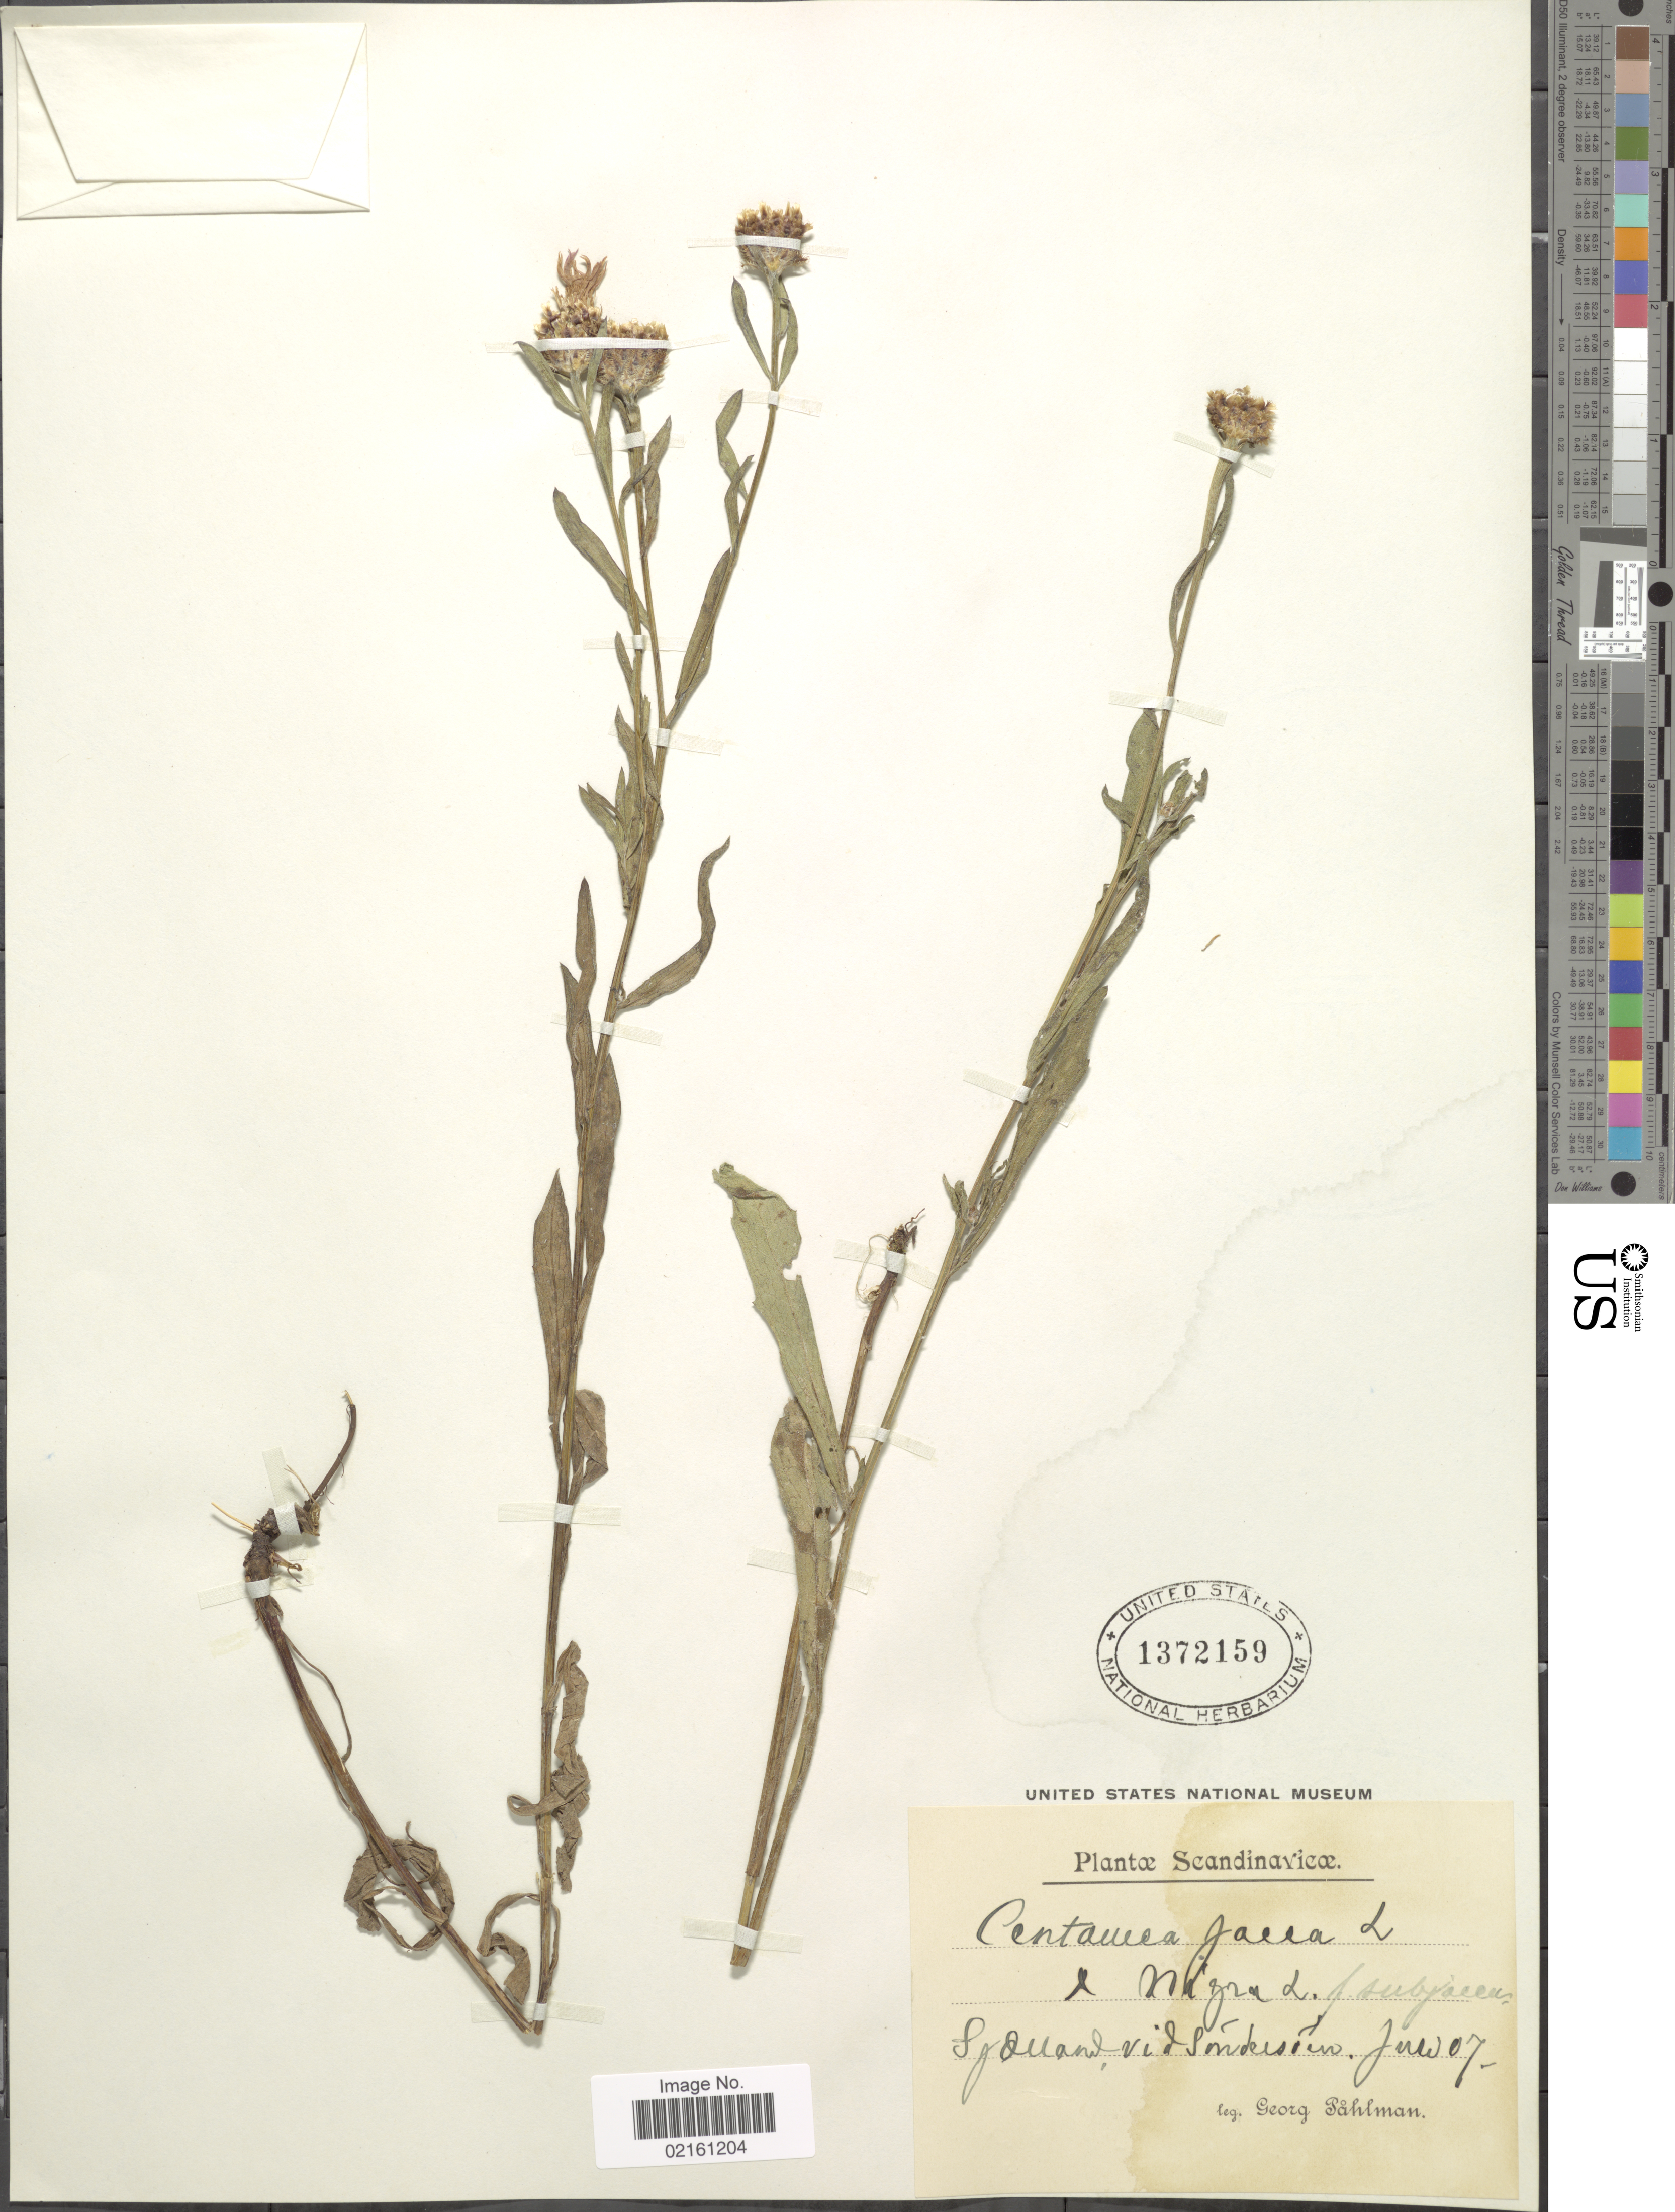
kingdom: Plantae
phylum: Tracheophyta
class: Magnoliopsida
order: Asterales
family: Asteraceae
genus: Centaurea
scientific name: Centaurea jacea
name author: L.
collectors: G. Påhlman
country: Denmark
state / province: Sjæland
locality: Vid Søndersøen.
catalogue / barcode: US 1372159